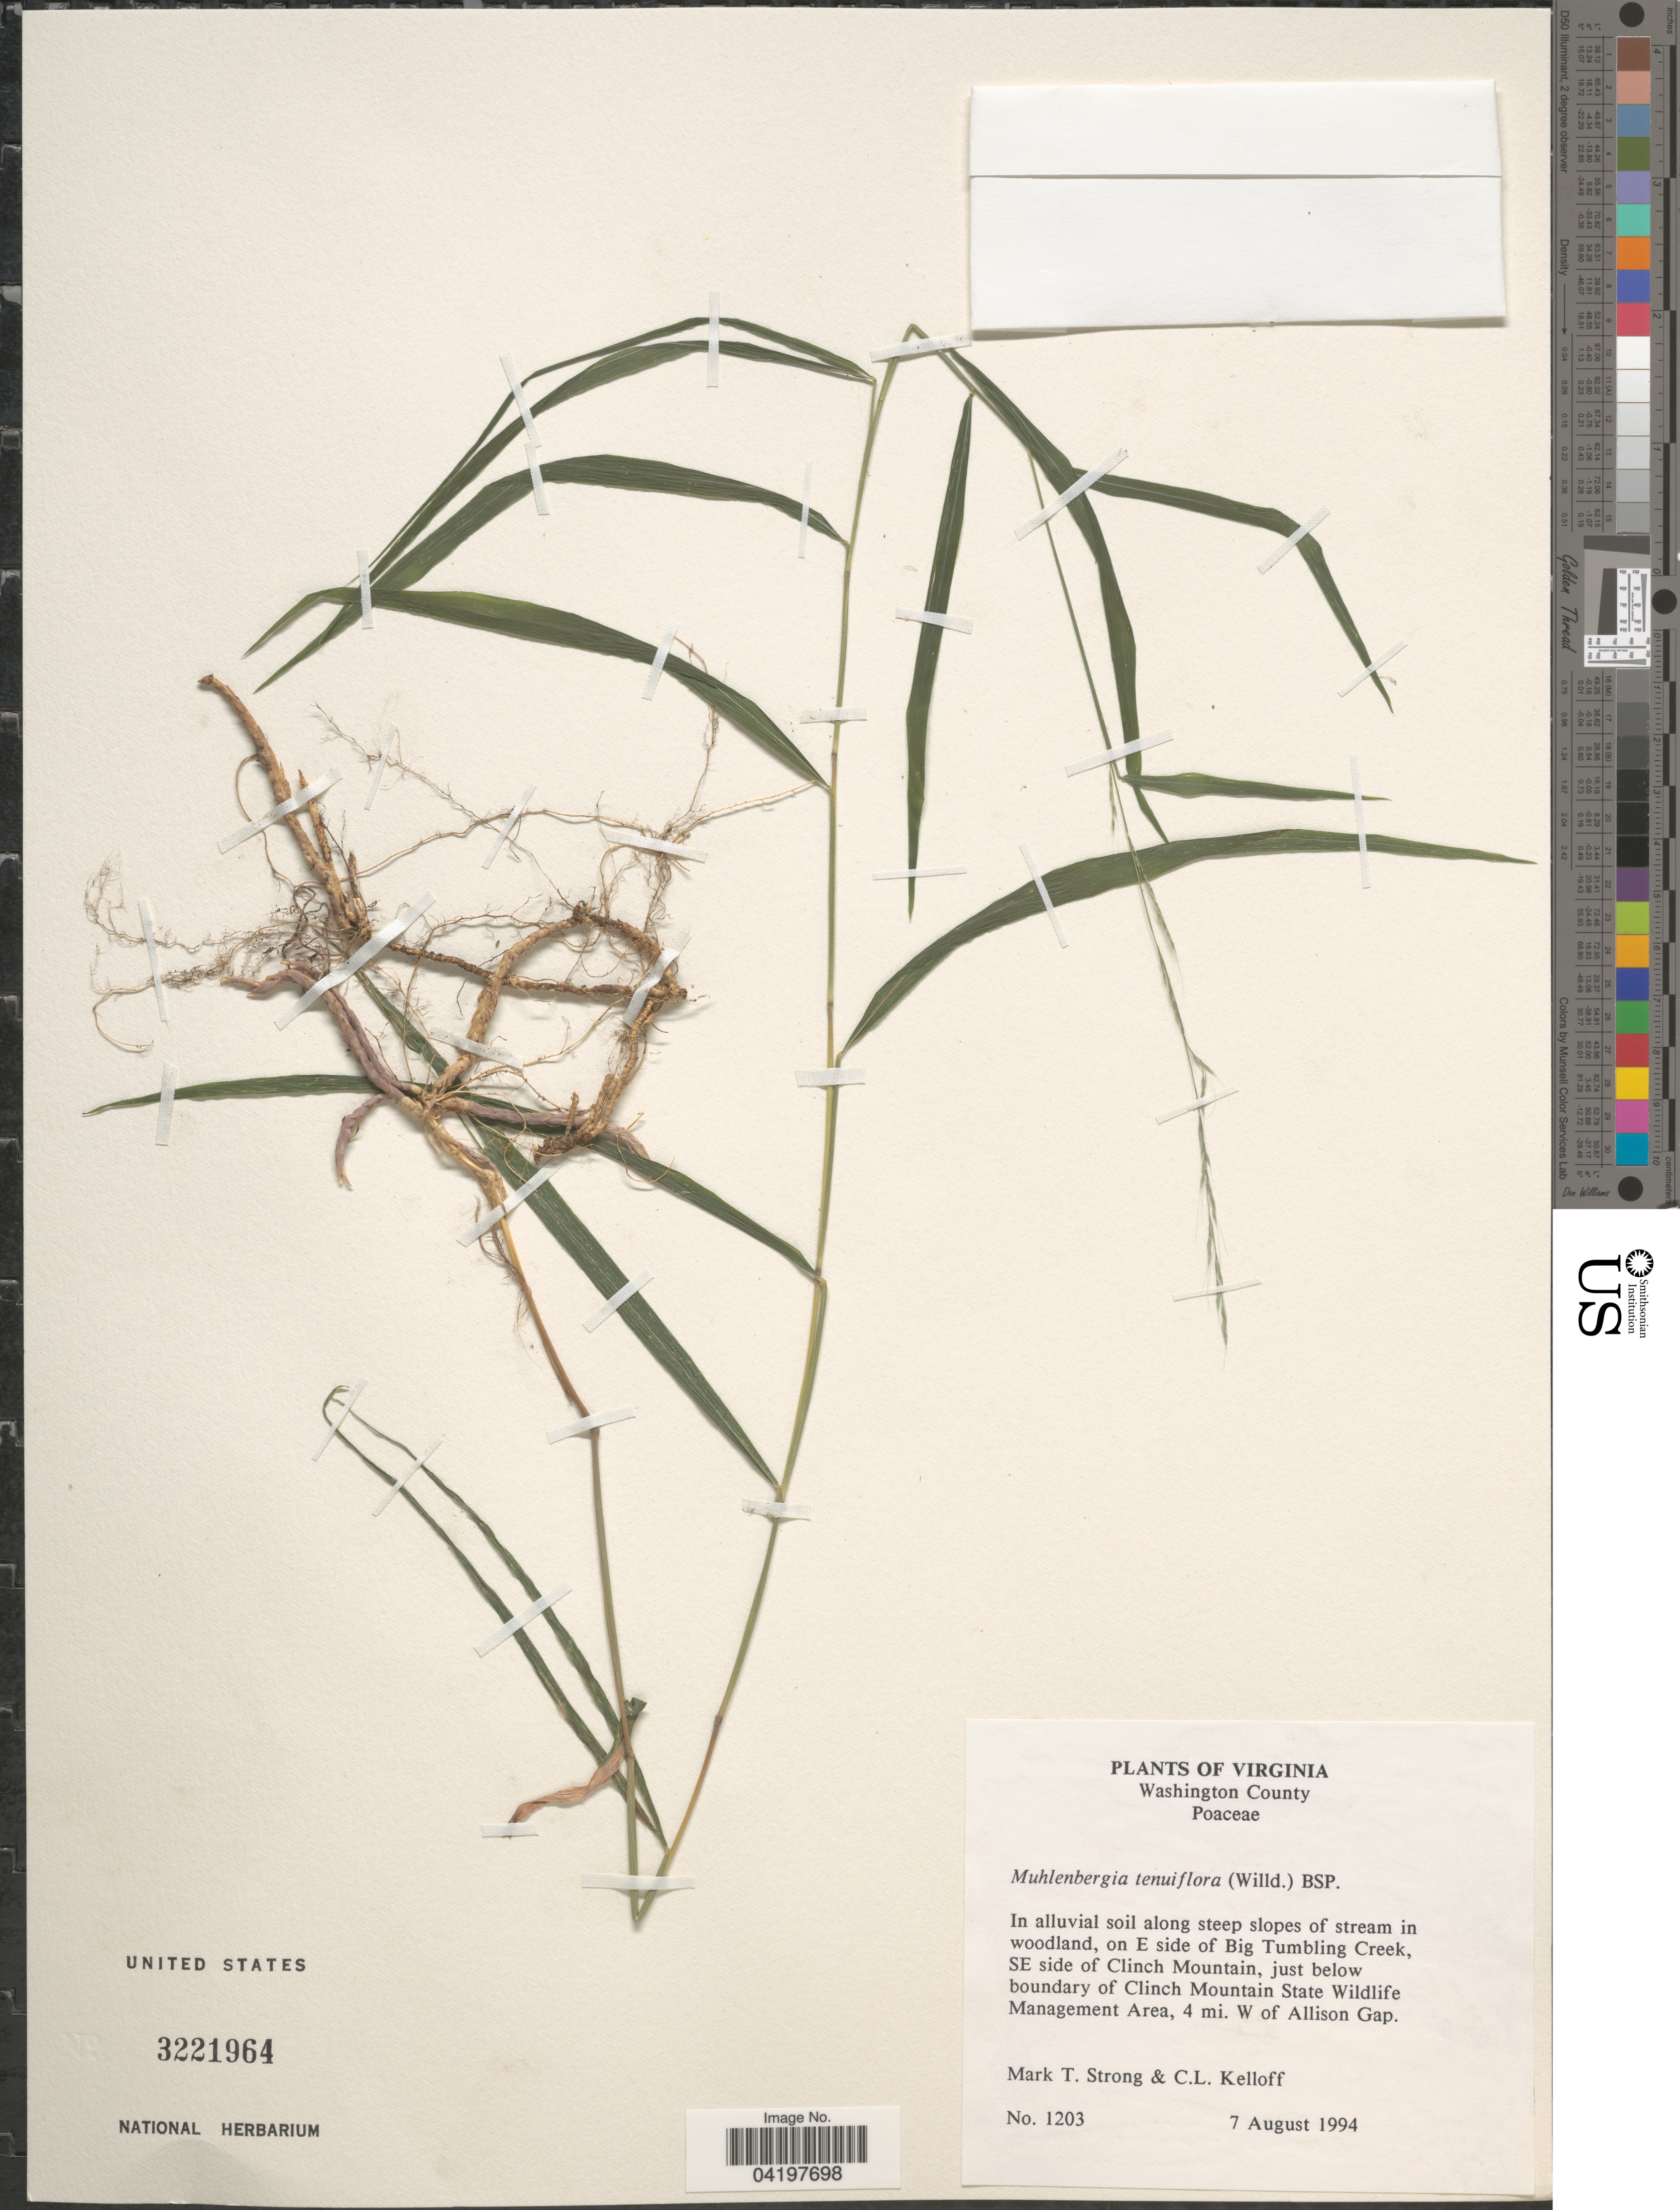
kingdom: Plantae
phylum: Tracheophyta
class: Liliopsida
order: Poales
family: Poaceae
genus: Muhlenbergia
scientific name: Muhlenbergia tenuiflora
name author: (Willd.) Britton, Stearns & Poggenb.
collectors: M. T. Strong & C. L. Kelloff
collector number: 1203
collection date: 1994-08-07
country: United States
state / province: Virginia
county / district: Washington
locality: Washington County. In alluvial soil along steep slopes of stream in woodland, on E side of Big Tumbling Creek, SE side of Clinch Mountain, just below boundary of Clich Mountain State Wildlife Management Area, 4 mi. W of Allison Gap.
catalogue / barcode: US 3221964